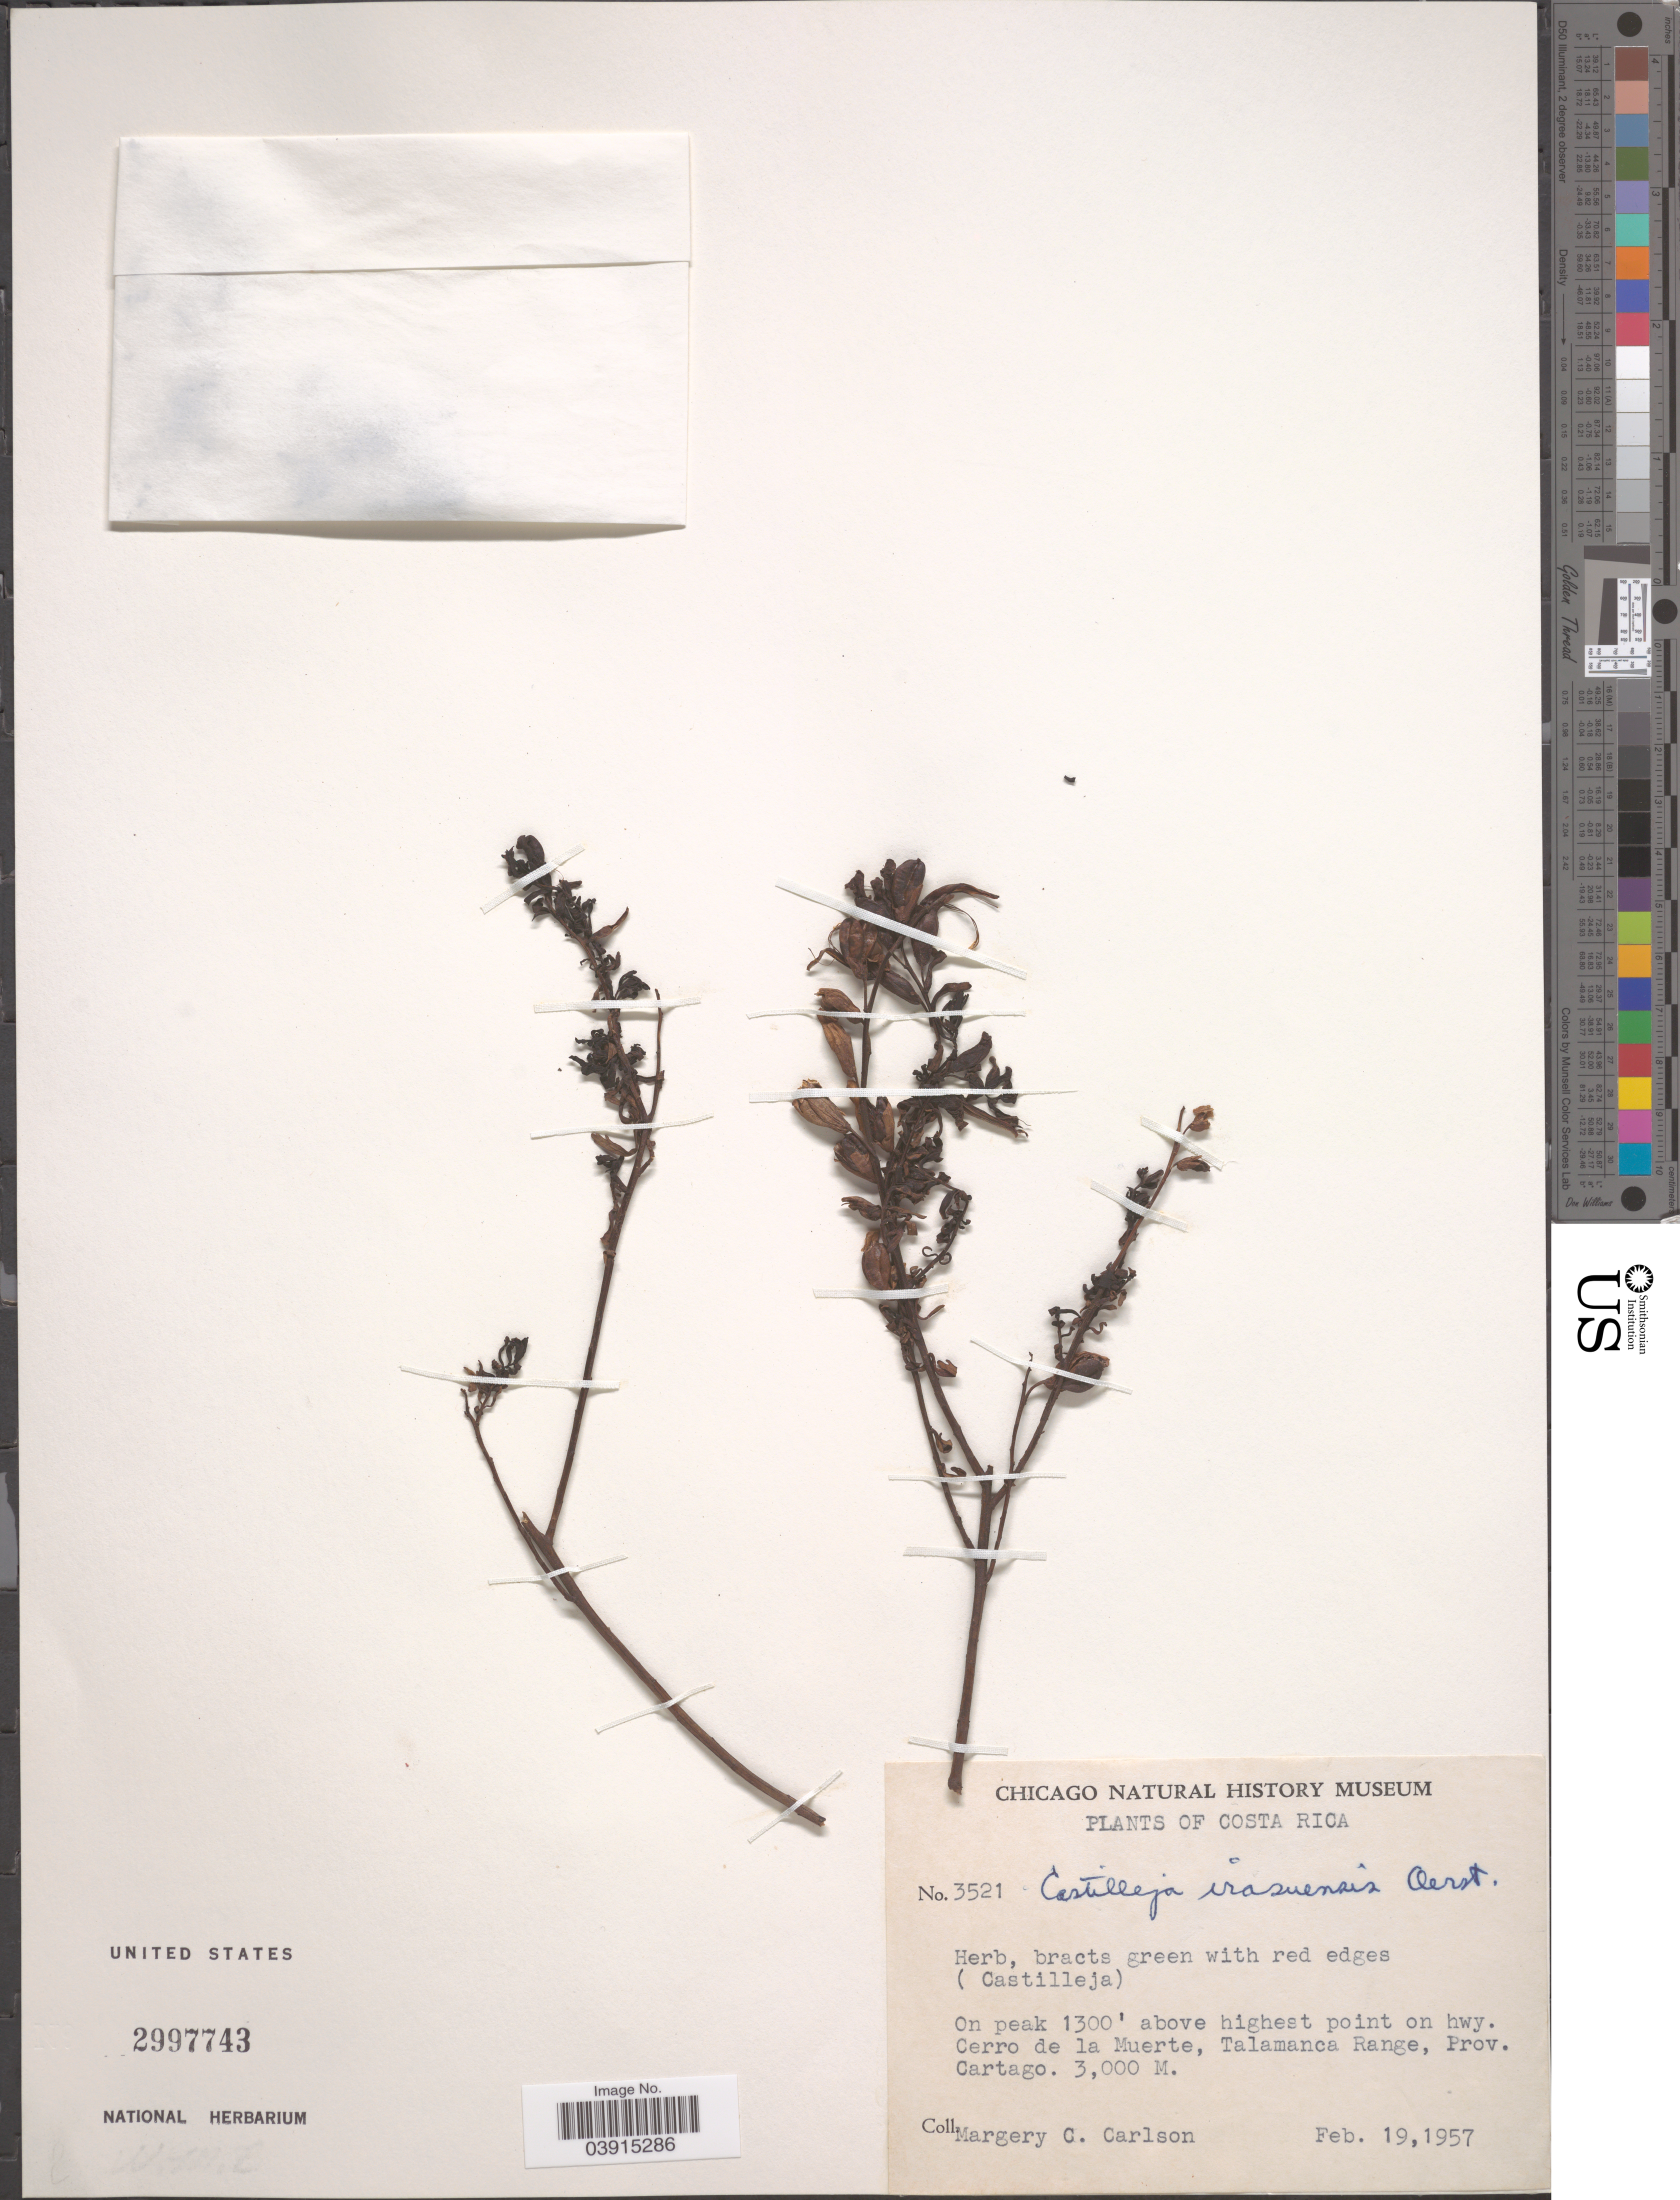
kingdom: Plantae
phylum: Tracheophyta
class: Magnoliopsida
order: Lamiales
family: Orobanchaceae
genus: Castilleja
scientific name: Castilleja irazuensis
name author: Oerst.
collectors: M. C. Carlson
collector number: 3521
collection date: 1957-02-19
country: Costa Rica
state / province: Cartago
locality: On peak 1300' above highest point on hwy. Cerro de la Muerte, Talamanca Range.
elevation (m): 3000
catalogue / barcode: US 2997743